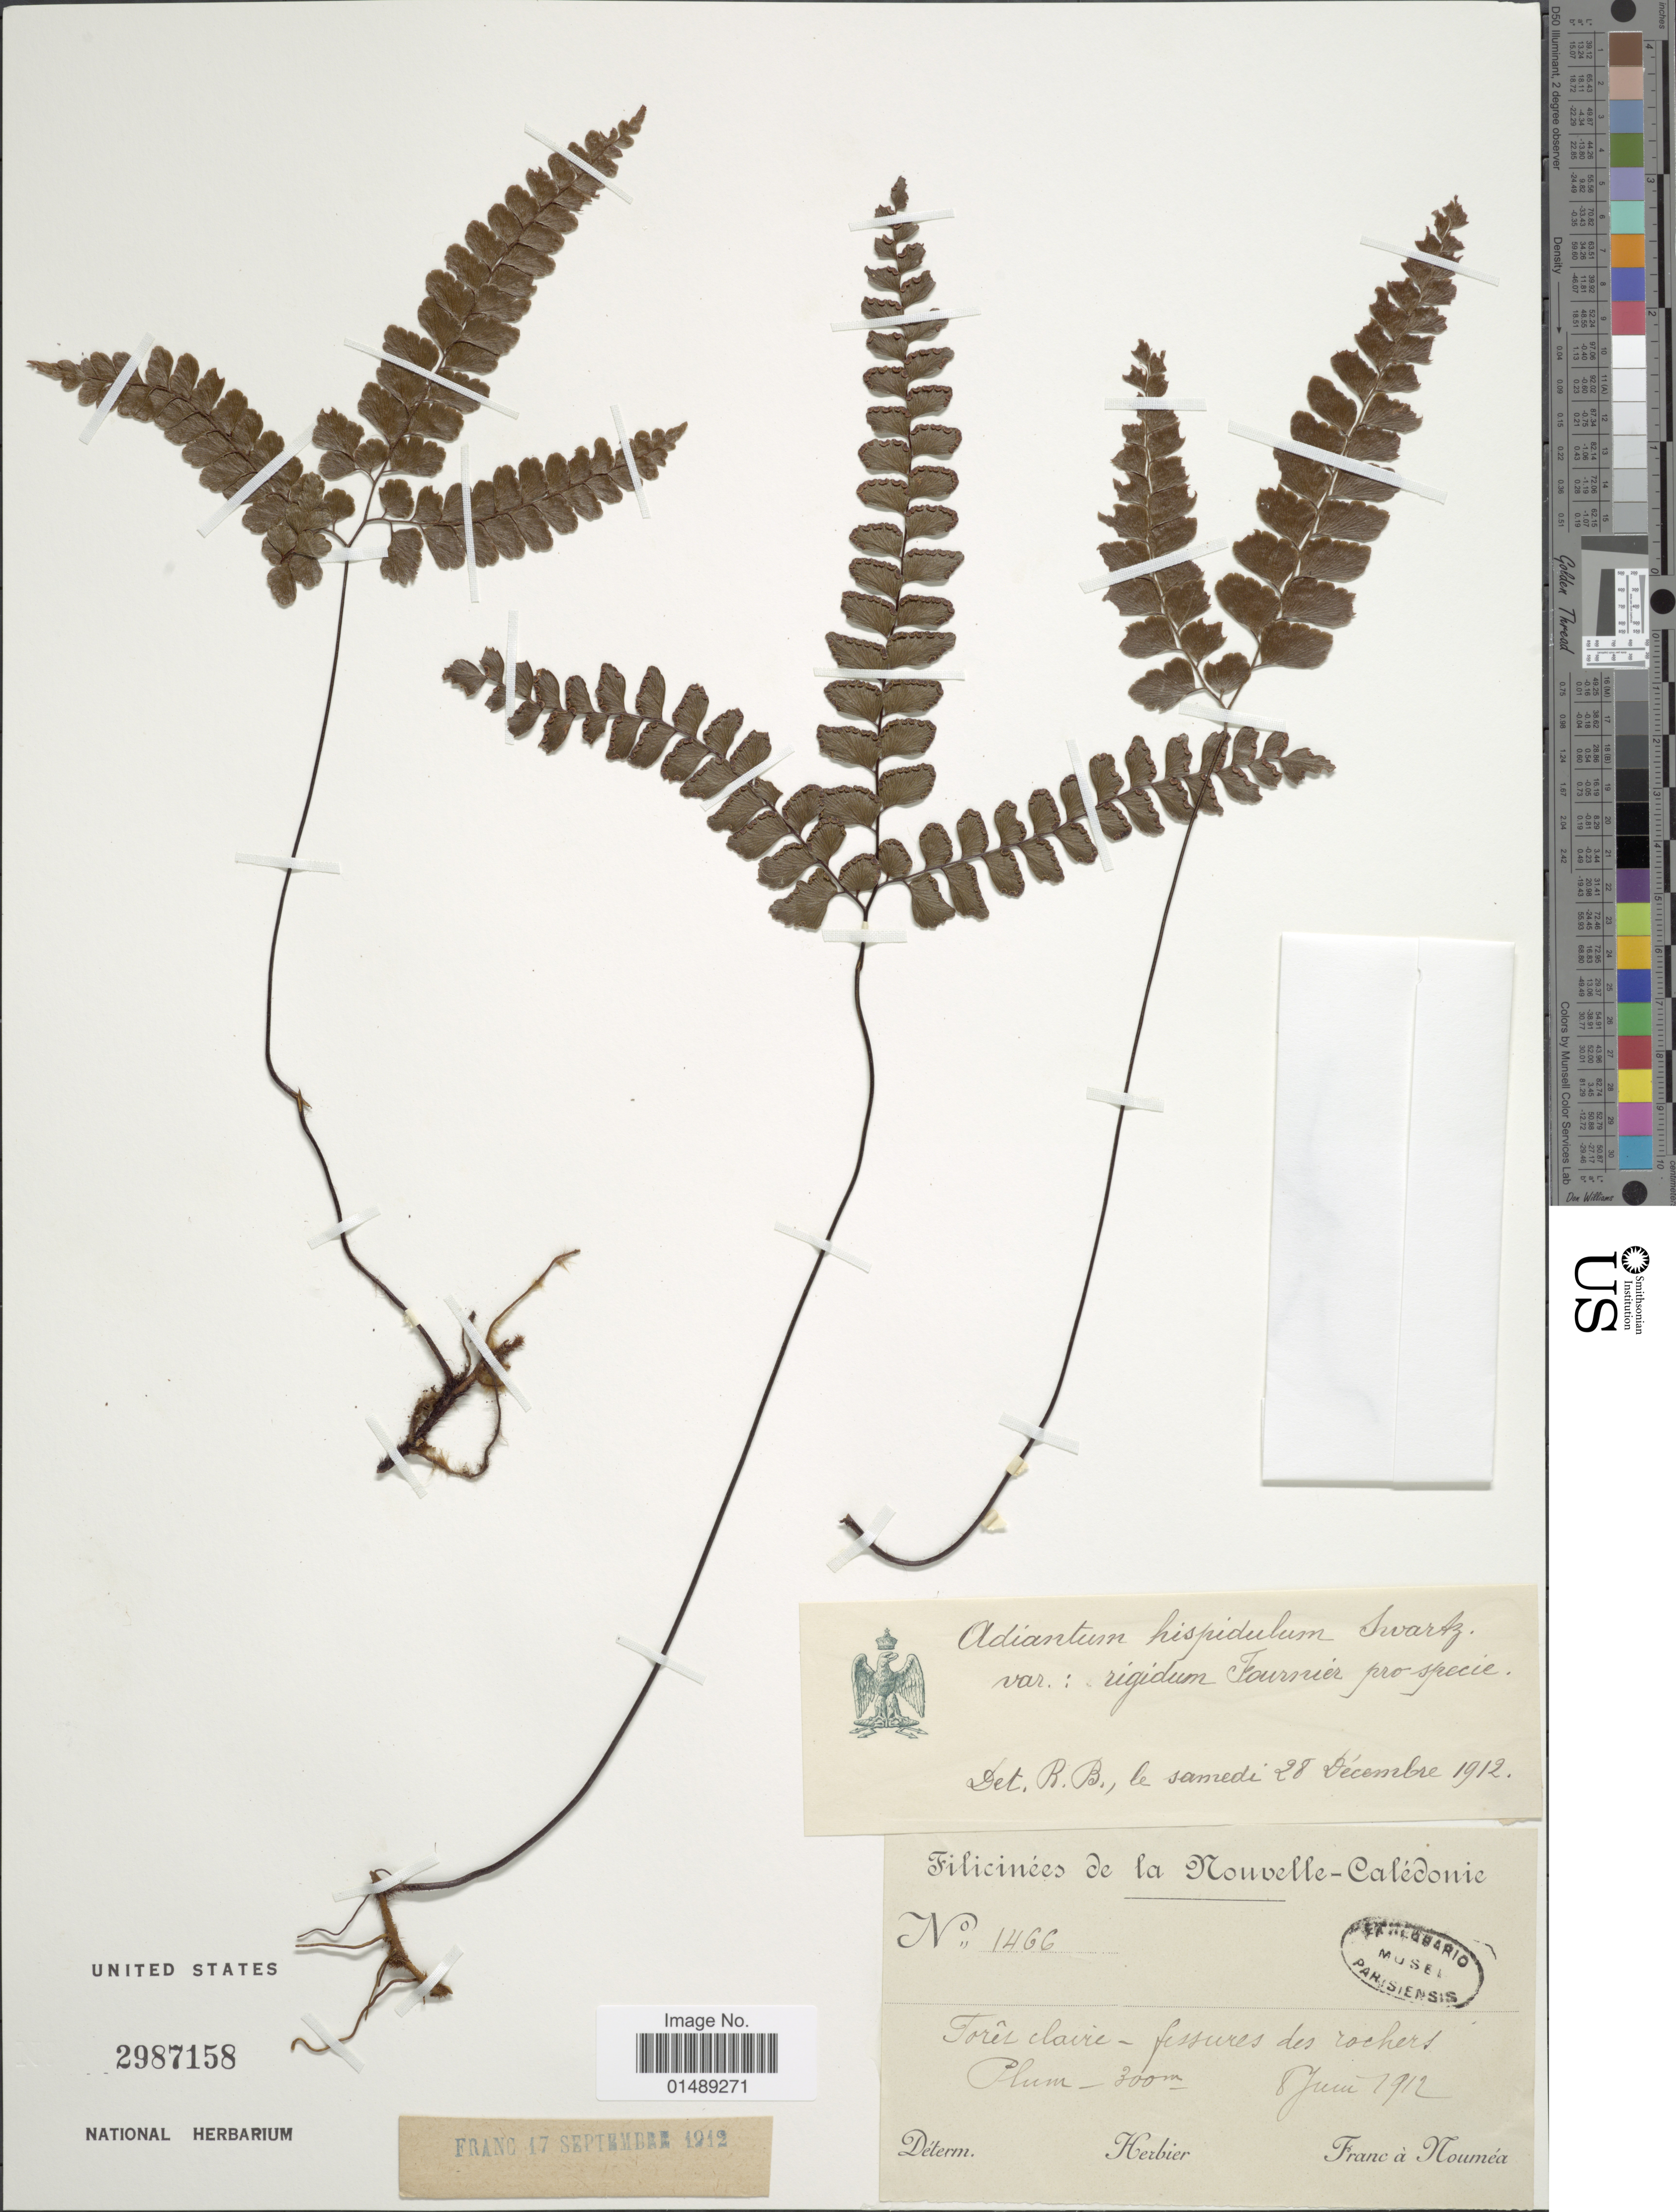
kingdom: Plantae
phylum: Tracheophyta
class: Polypodiopsida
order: Polypodiales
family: Pteridaceae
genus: Adiantum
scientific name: Adiantum hispidulum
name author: Sw.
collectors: Franc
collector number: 1466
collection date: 1912-06-08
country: New Caledonia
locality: Forêt claire - fissures des rochers. Plum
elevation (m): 300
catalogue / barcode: US 2987158